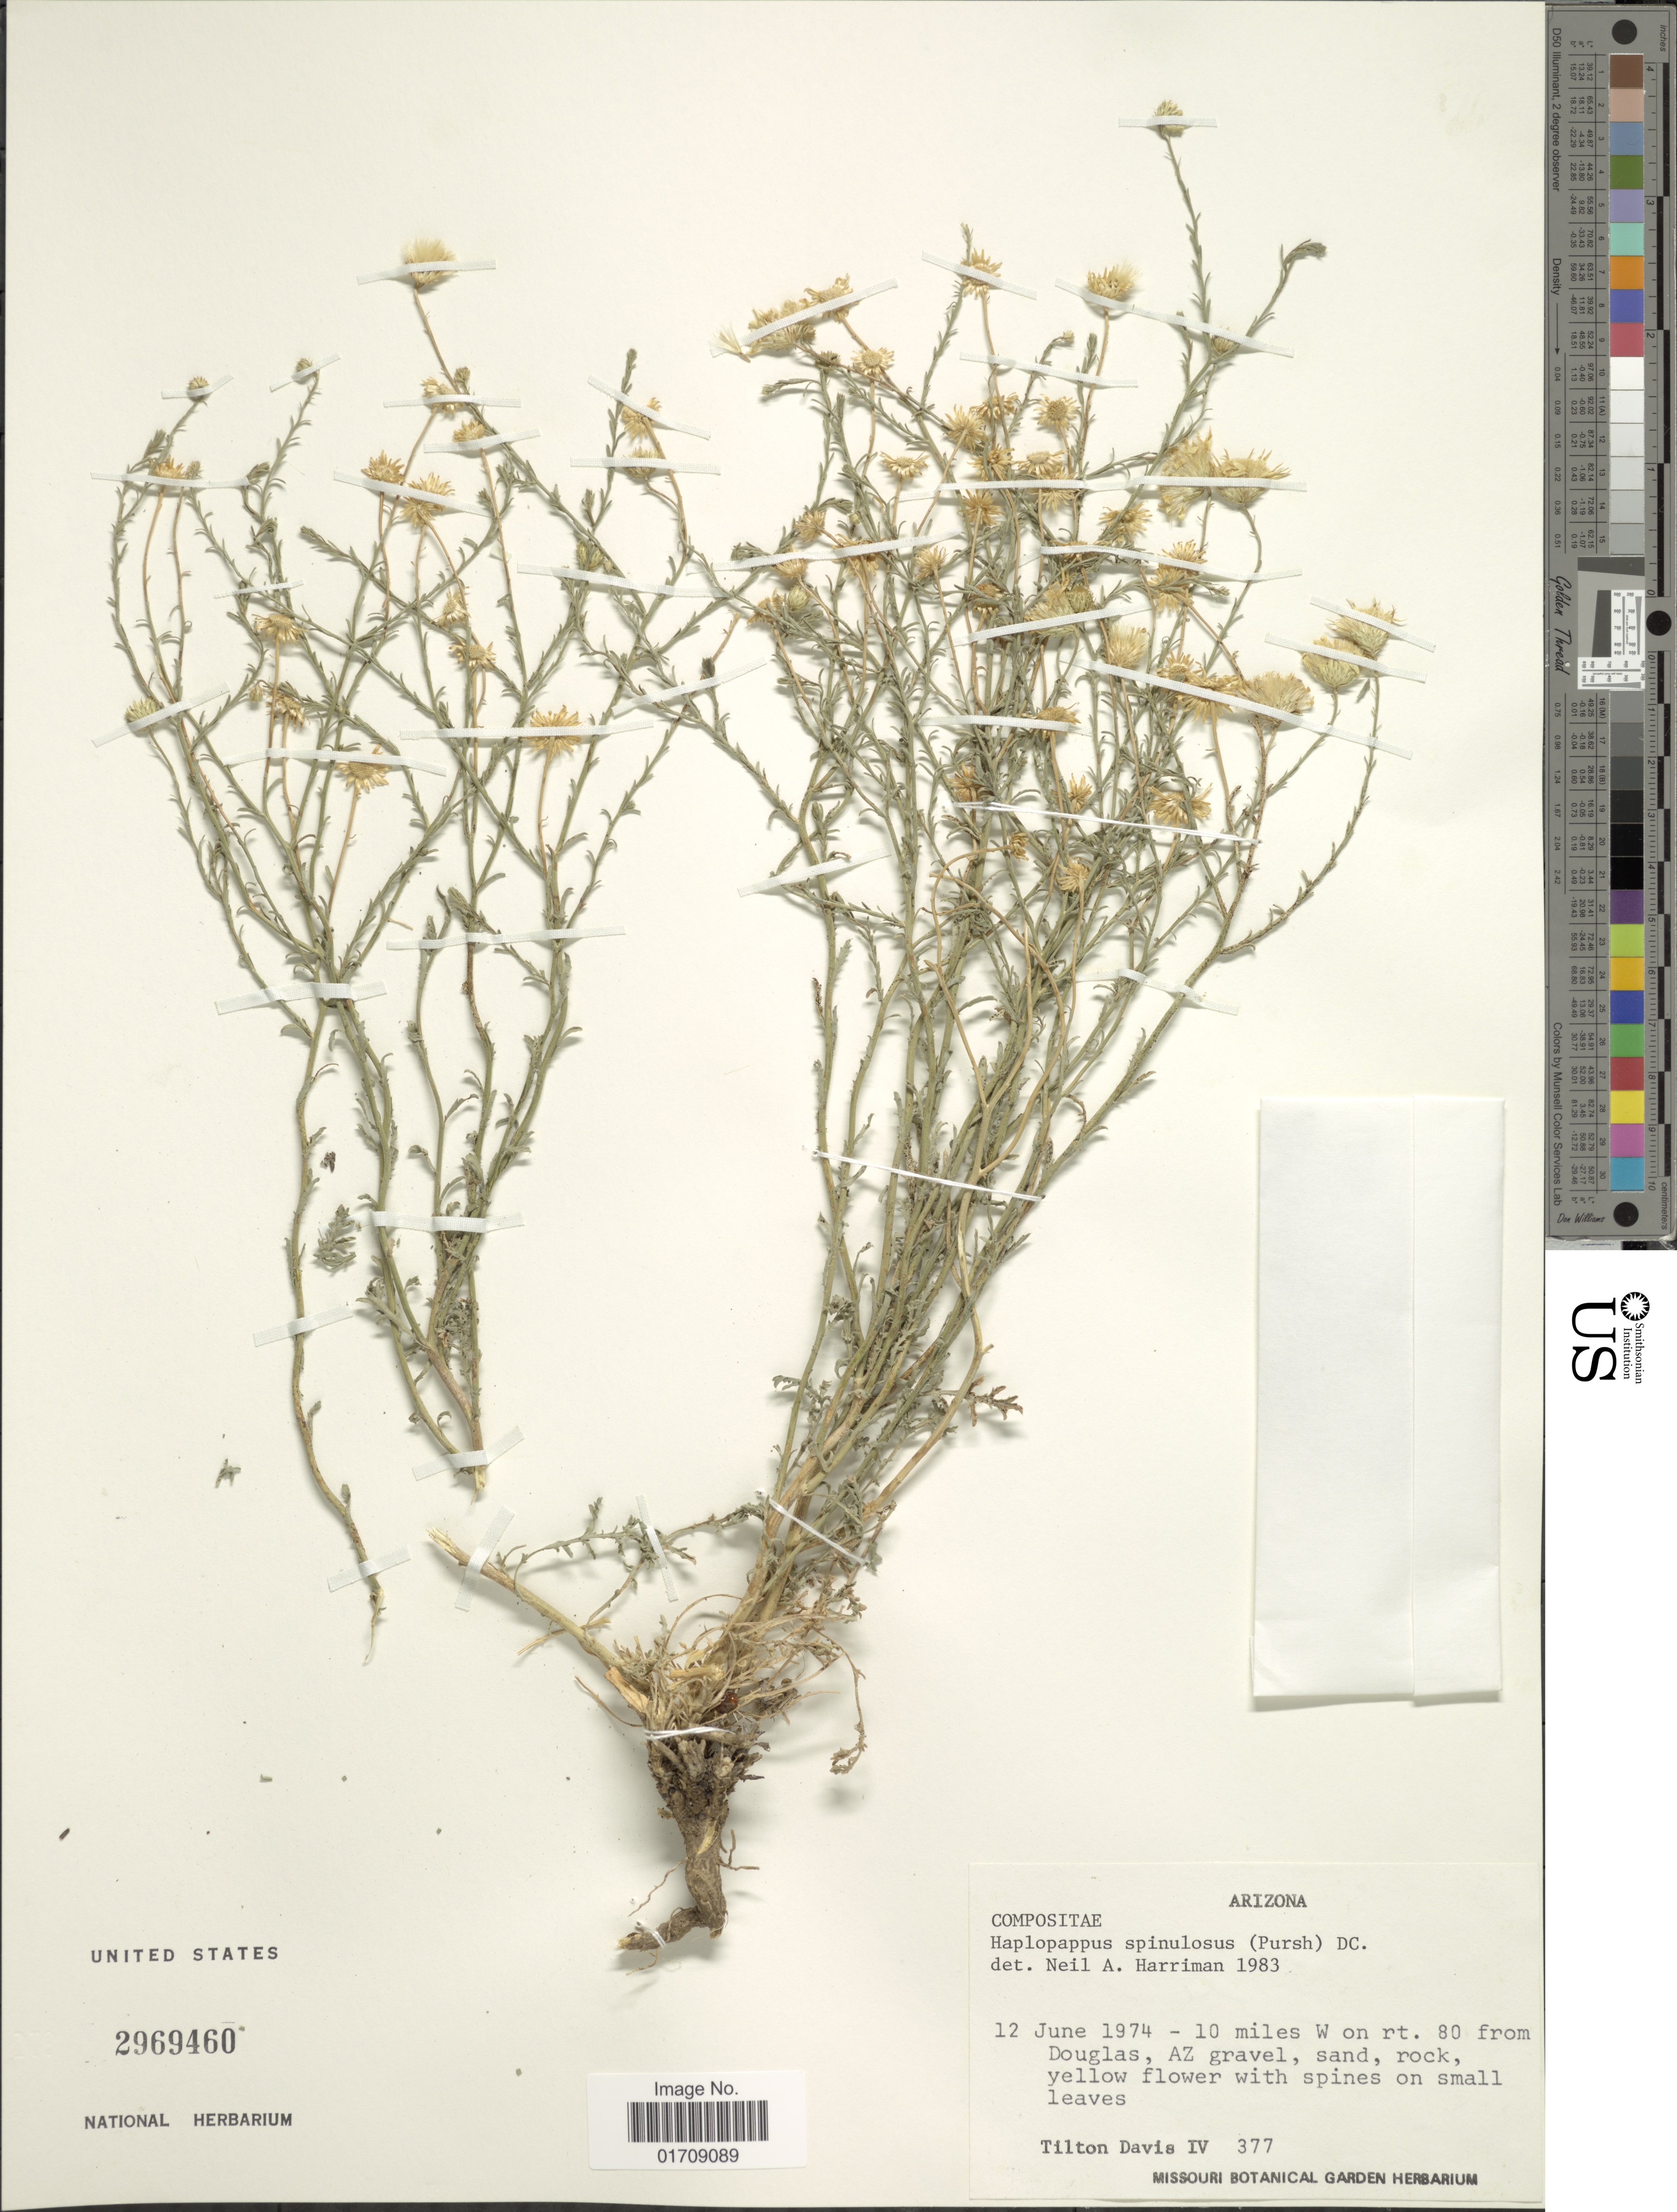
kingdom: Plantae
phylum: Tracheophyta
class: Magnoliopsida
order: Asterales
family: Asteraceae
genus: Machaeranthera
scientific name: Machaeranthera pinnata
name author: (Nutt.) Shinners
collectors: T. Davis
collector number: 377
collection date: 1974-06-12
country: United States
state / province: Arizona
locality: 10 miles W on rt. 80 from Douglas, AZ gravel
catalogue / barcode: US 2969460